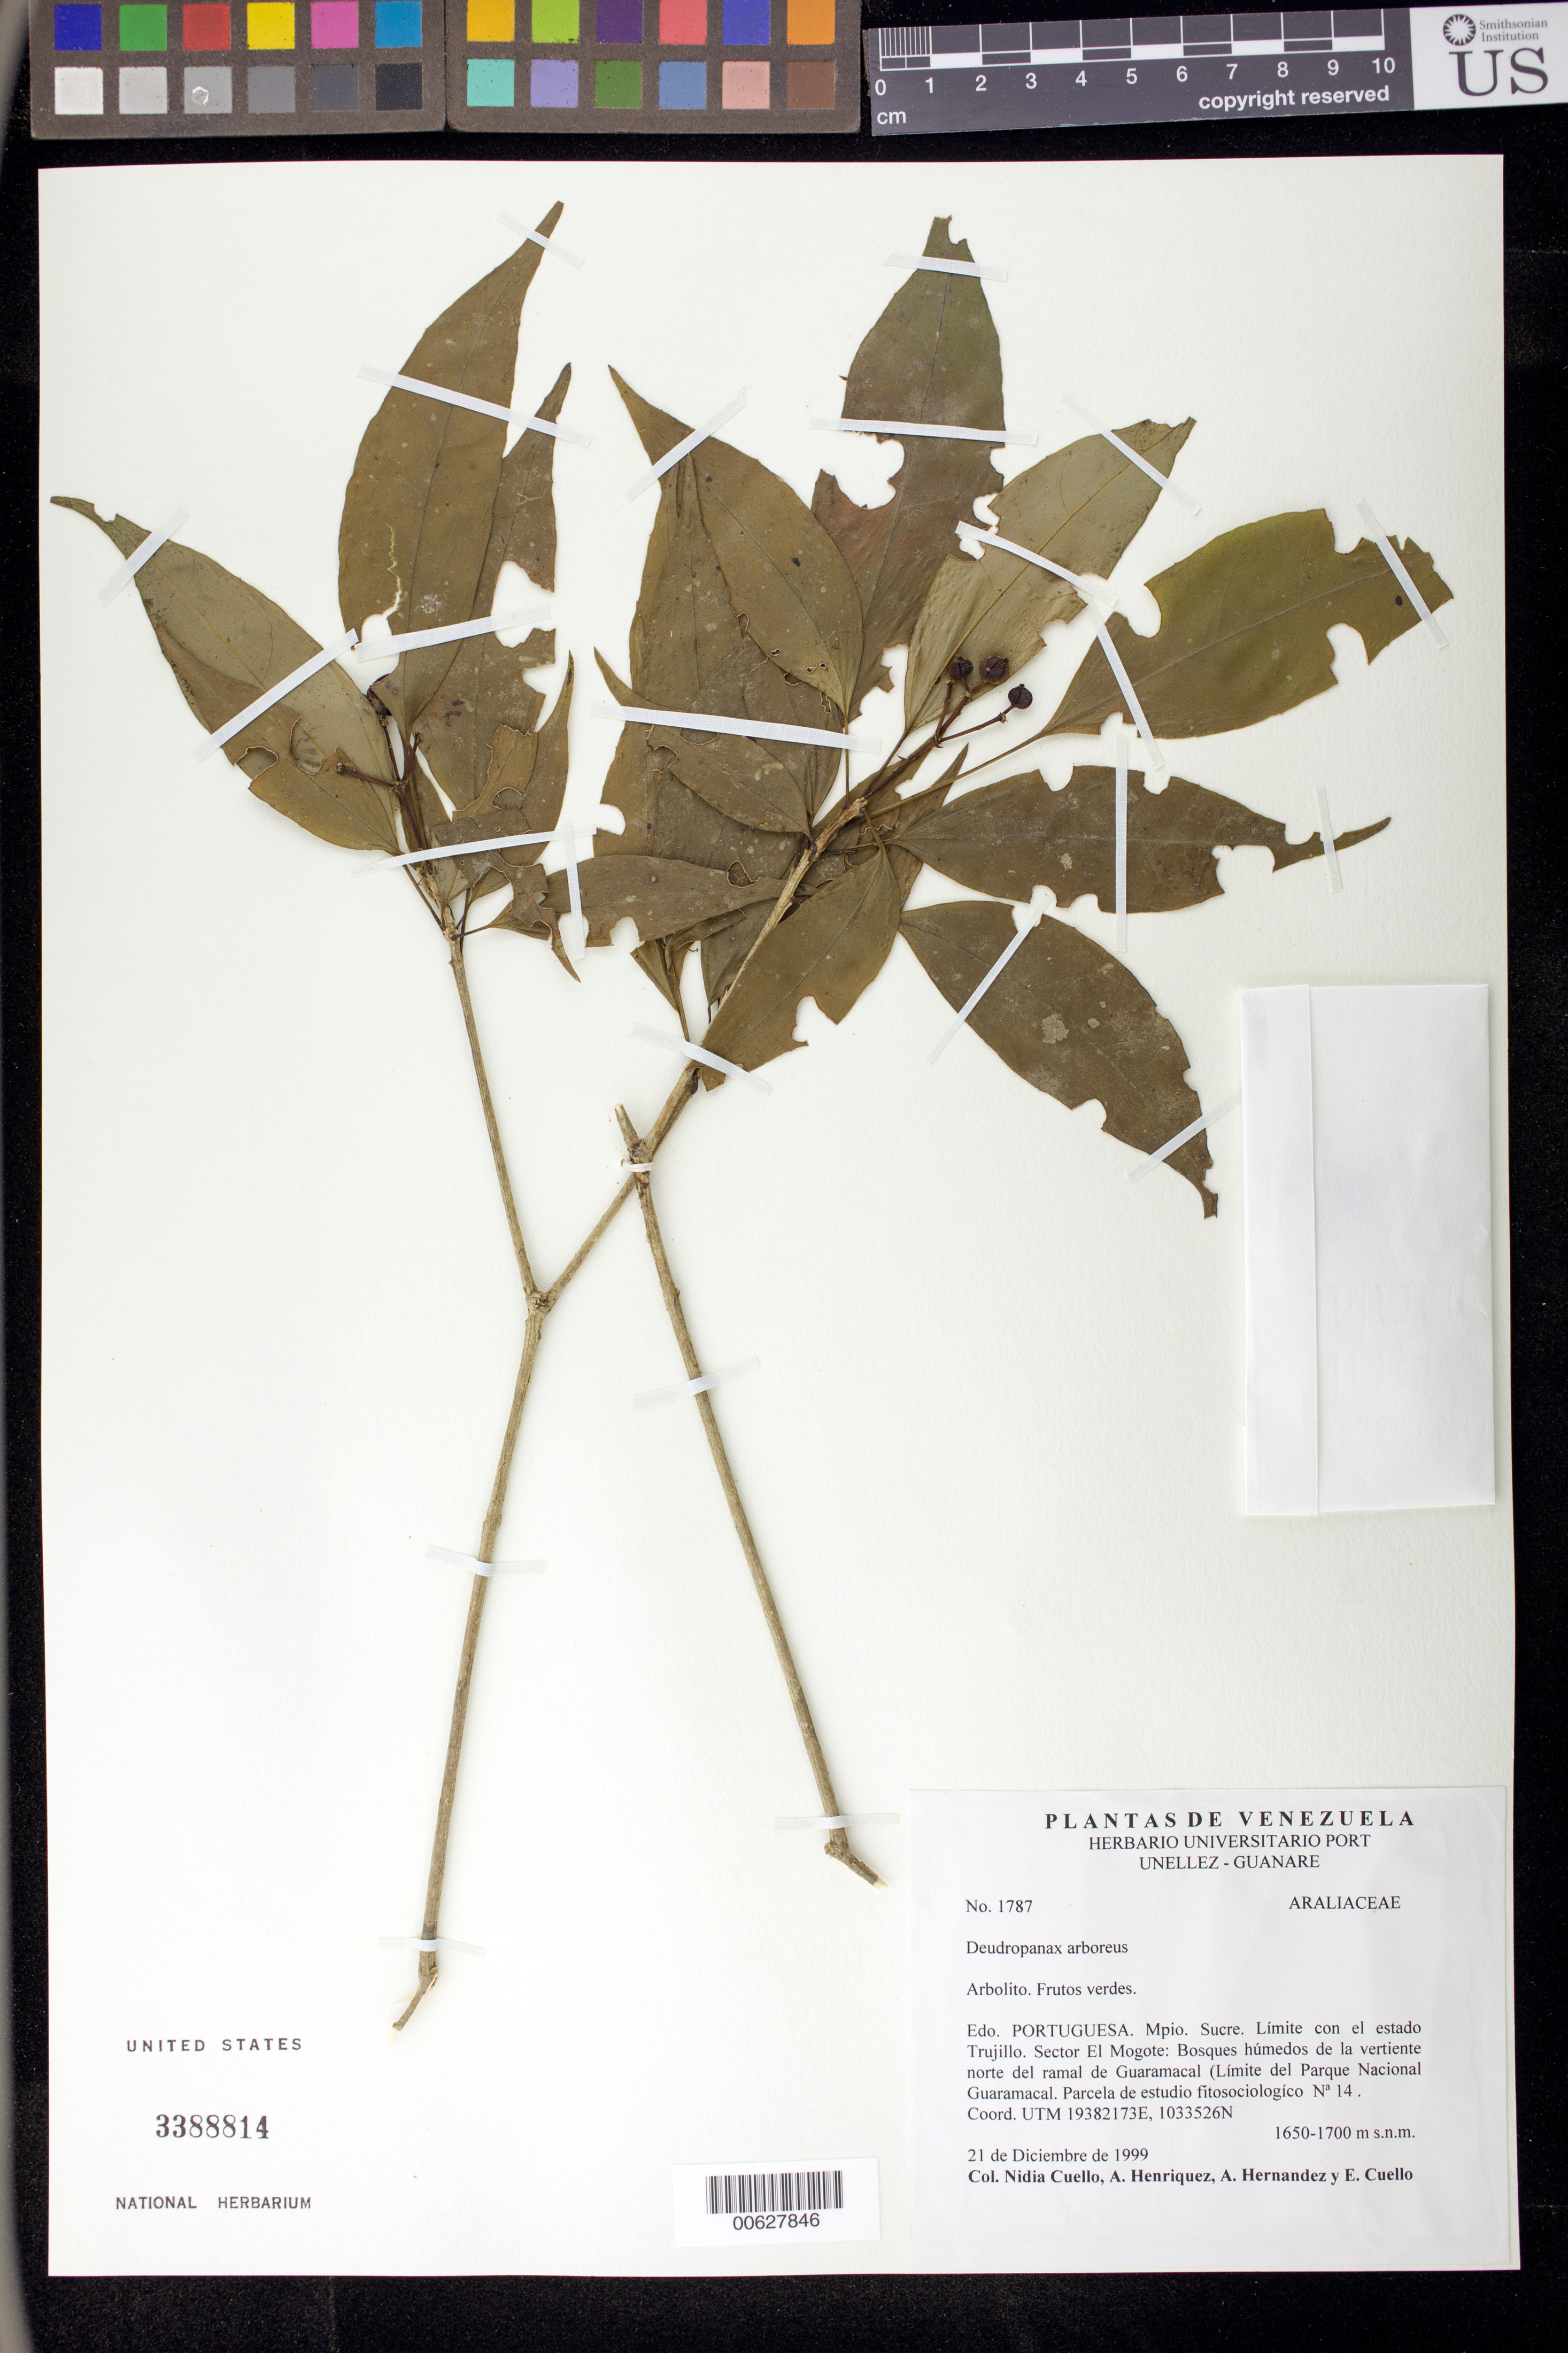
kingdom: Plantae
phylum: Tracheophyta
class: Magnoliopsida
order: Apiales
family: Araliaceae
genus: Dendropanax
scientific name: Dendropanax arboreus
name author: (L.) Decne. & Planch.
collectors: N. L. Cuello, A. Henriquez, A. Hernandez & E. Cuello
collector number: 1787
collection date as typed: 21 Dec 1999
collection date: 1999-12-21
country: Venezuela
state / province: Portuguesa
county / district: Sucre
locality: Sector El Mogote, vertiente N ramal de Guaramacal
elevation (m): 1650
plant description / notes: PORT, US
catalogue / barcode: US 3388814